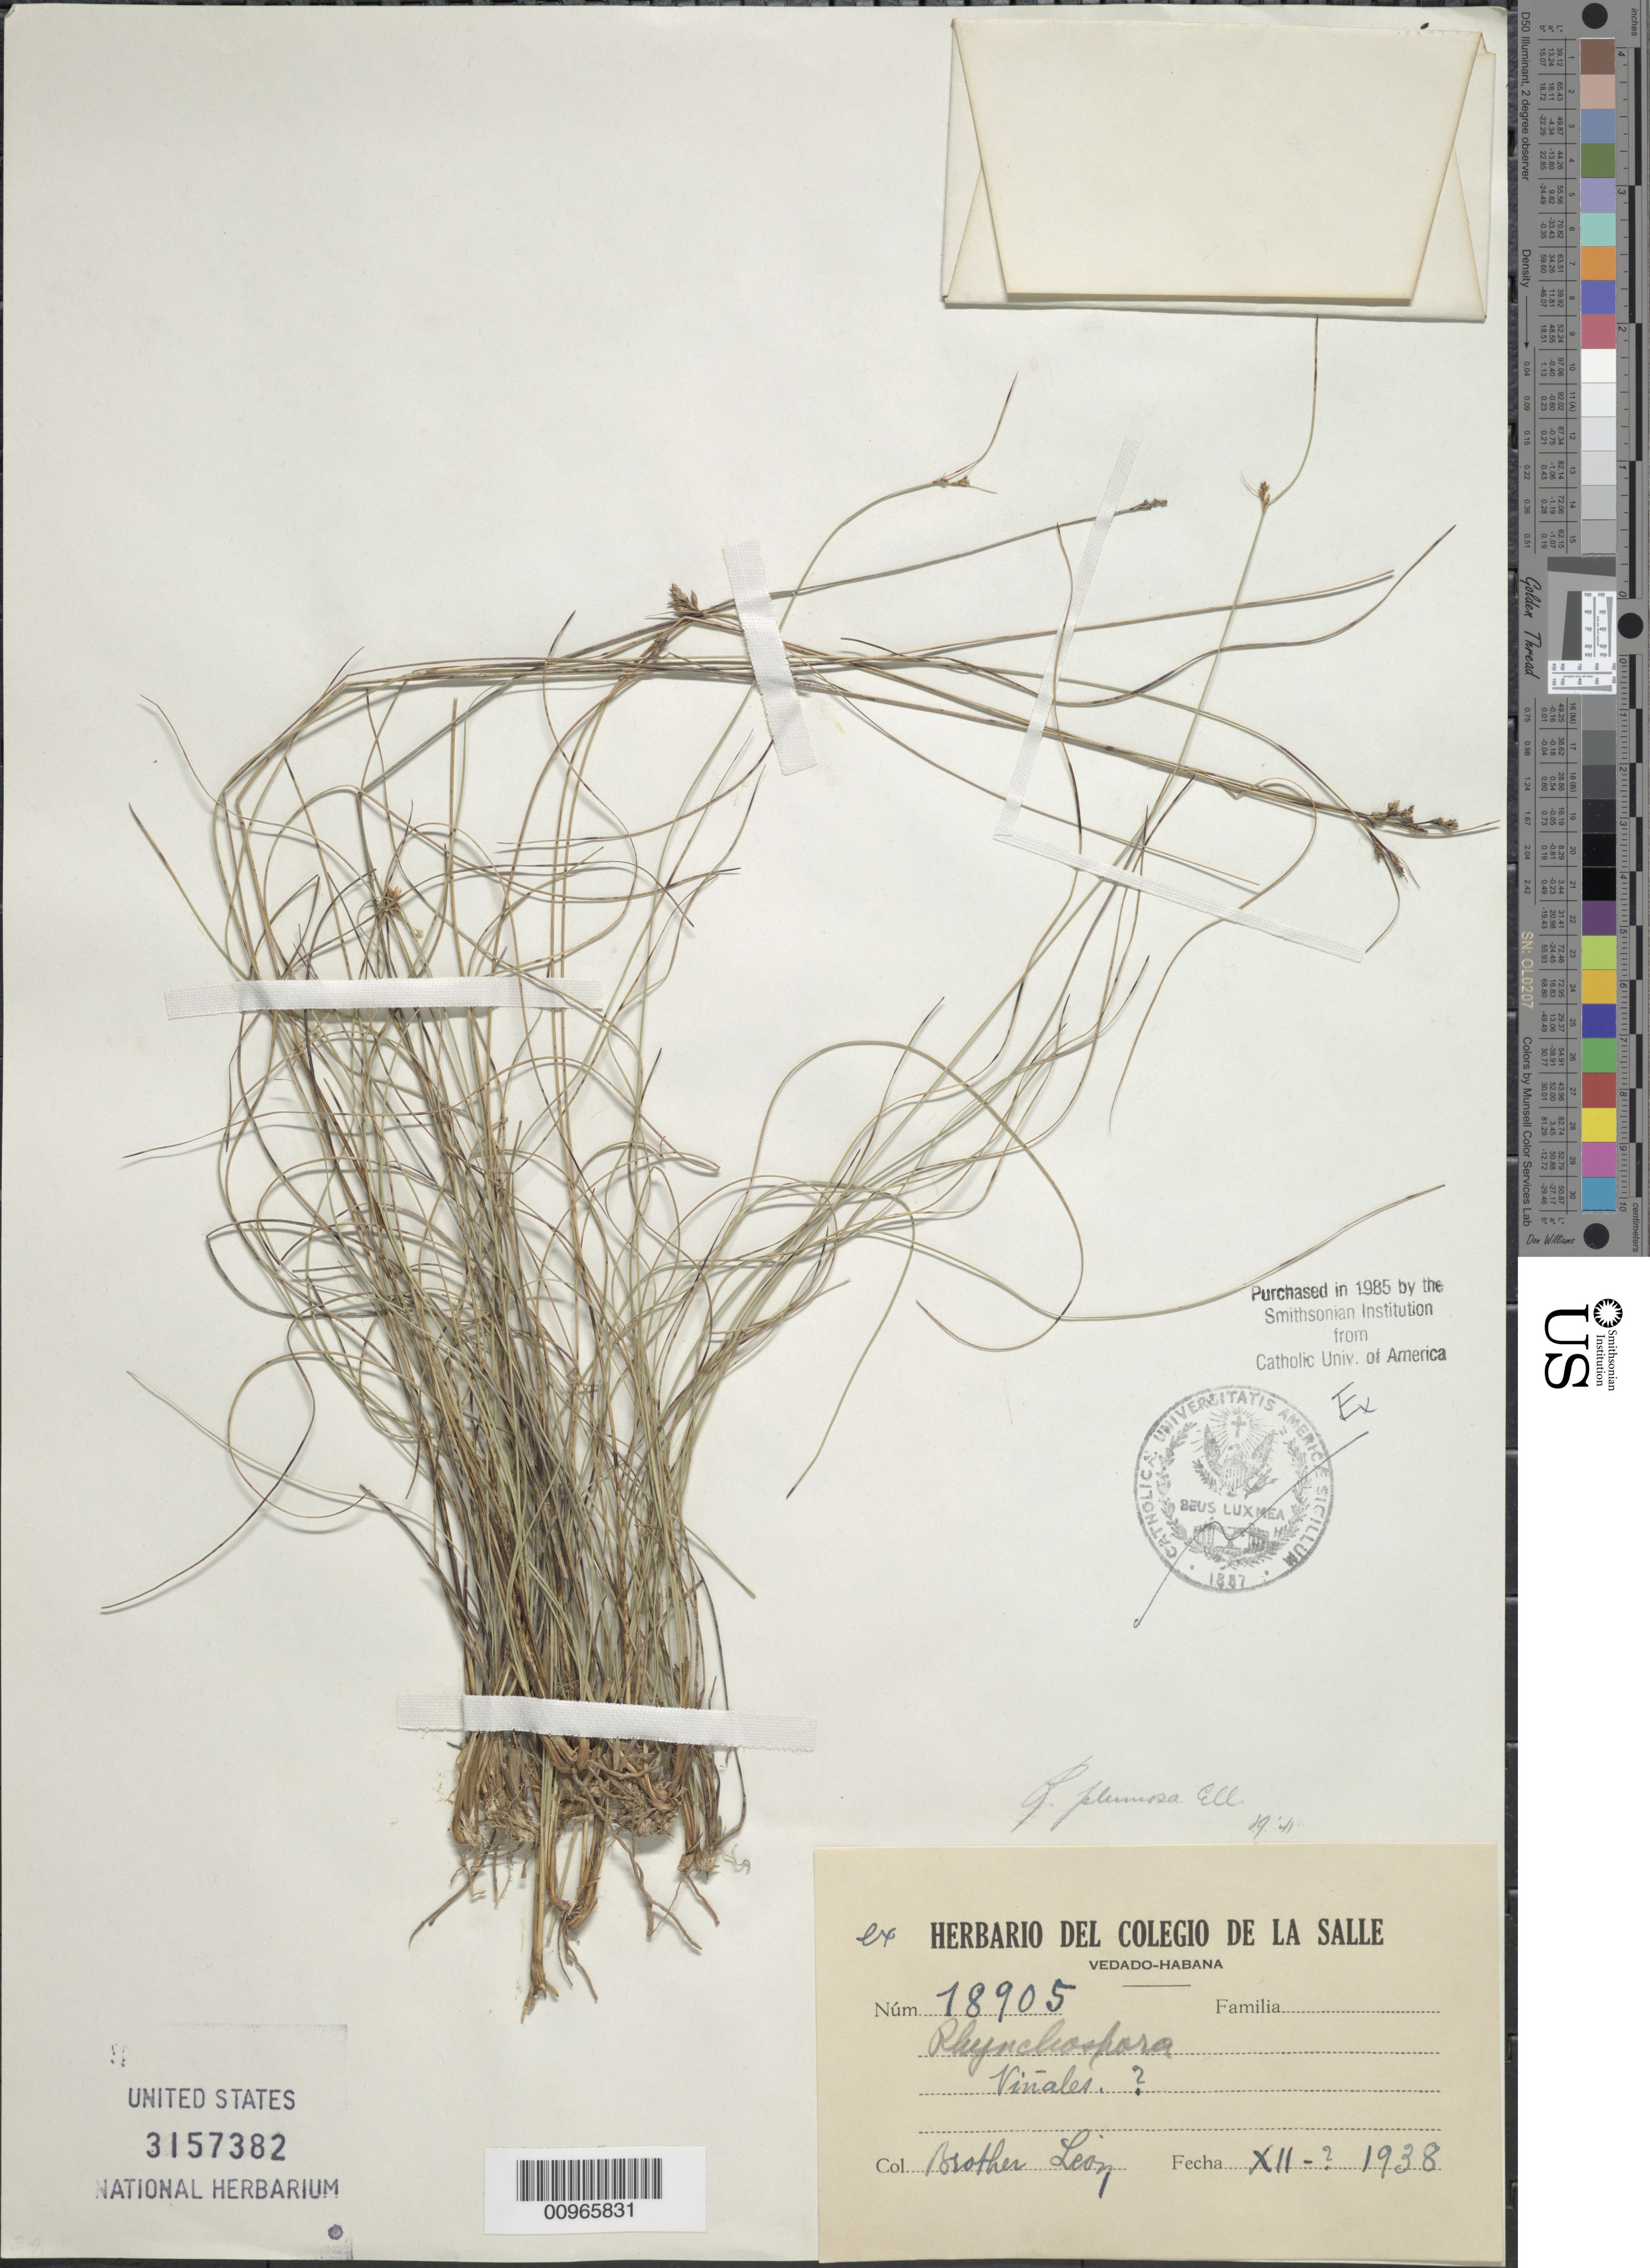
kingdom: Plantae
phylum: Tracheophyta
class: Liliopsida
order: Poales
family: Cyperaceae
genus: Rhynchospora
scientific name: Rhynchospora plumosa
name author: Elliott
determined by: Gale, S.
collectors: Bro. León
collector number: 18905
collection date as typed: Dec 1938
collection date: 1938-12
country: Cuba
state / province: Pinar del Río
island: Cuba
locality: Viñales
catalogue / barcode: US 3157382